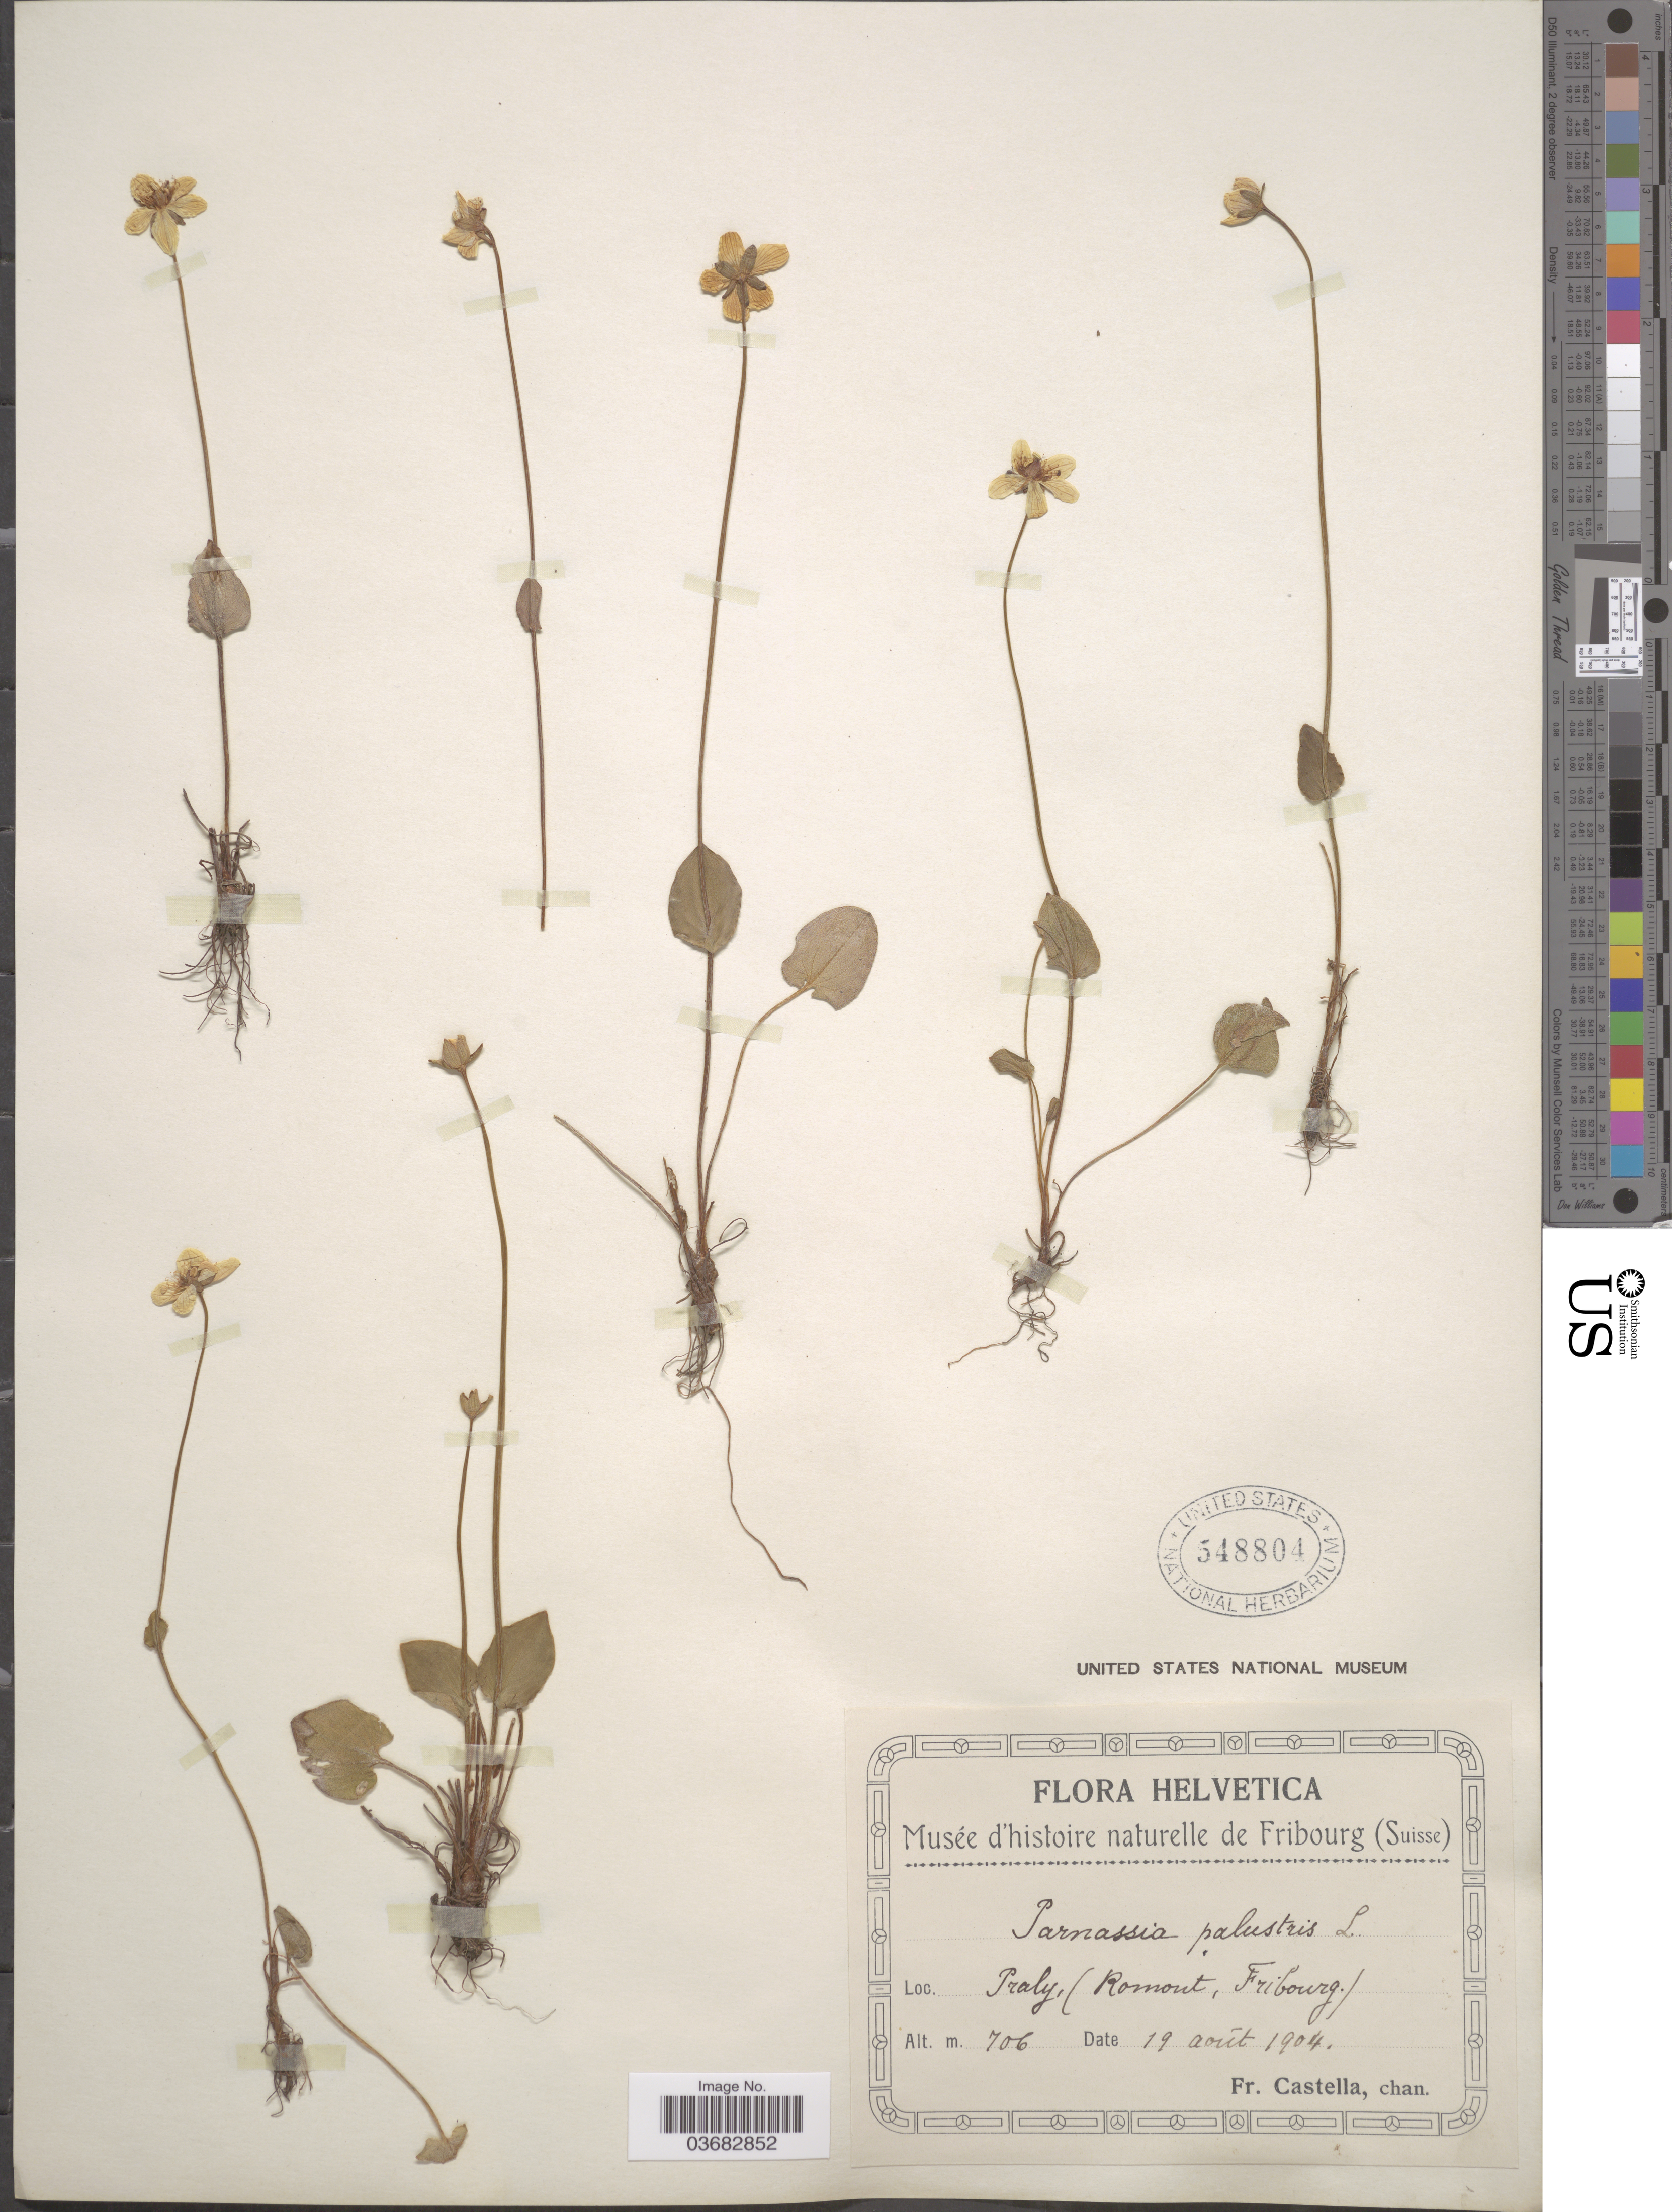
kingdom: Plantae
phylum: Tracheophyta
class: Magnoliopsida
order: Celastrales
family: Parnassiaceae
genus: Parnassia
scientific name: Parnassia palustris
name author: L.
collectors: Fr. Castella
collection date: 1904-08-19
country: Switzerland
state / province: Fribourg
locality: Helvetica. Praly, (Romout, Fribourg.).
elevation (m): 706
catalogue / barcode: US 548804